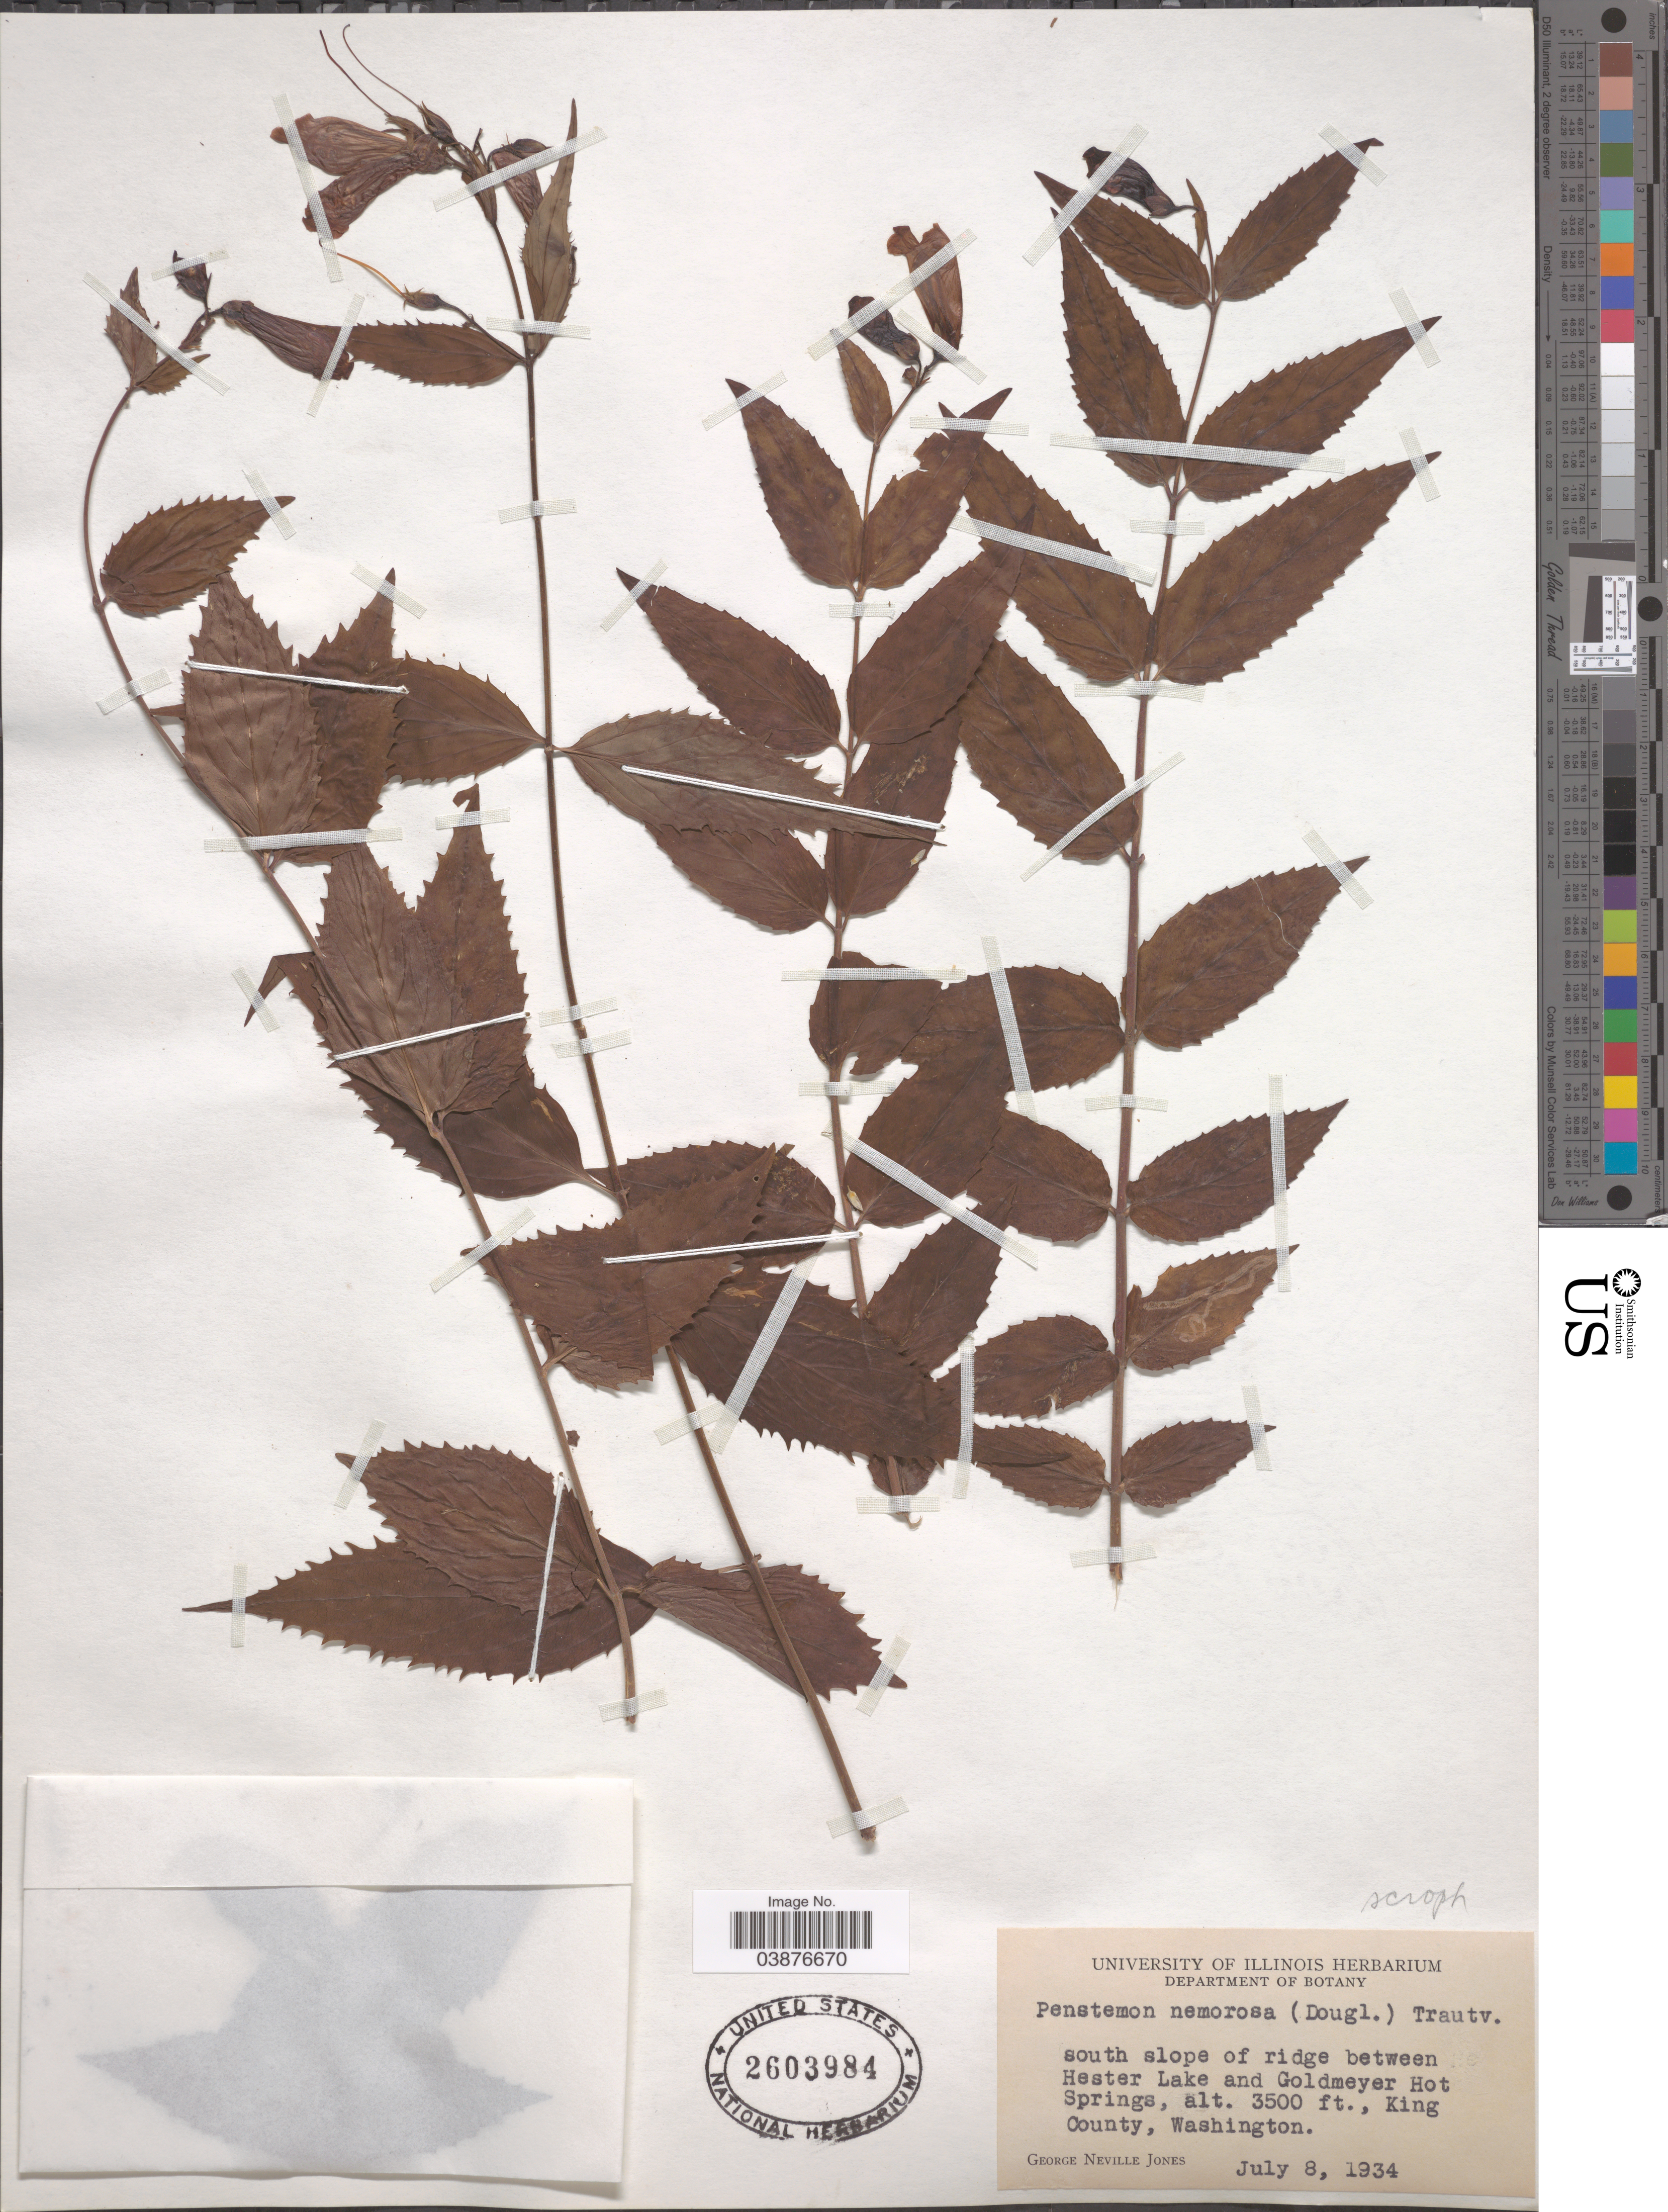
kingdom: Plantae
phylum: Tracheophyta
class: Magnoliopsida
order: Lamiales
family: Plantaginaceae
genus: Penstemon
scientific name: Penstemon nemorosus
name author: (Douglas ex Lindl.) Trautv.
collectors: G. N. Jones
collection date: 1934-07-08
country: United States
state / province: Washington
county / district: King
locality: South slope of ridge between Hester Lake and Goldmeyer Hot Springs, King County.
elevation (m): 1067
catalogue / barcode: US 2603984